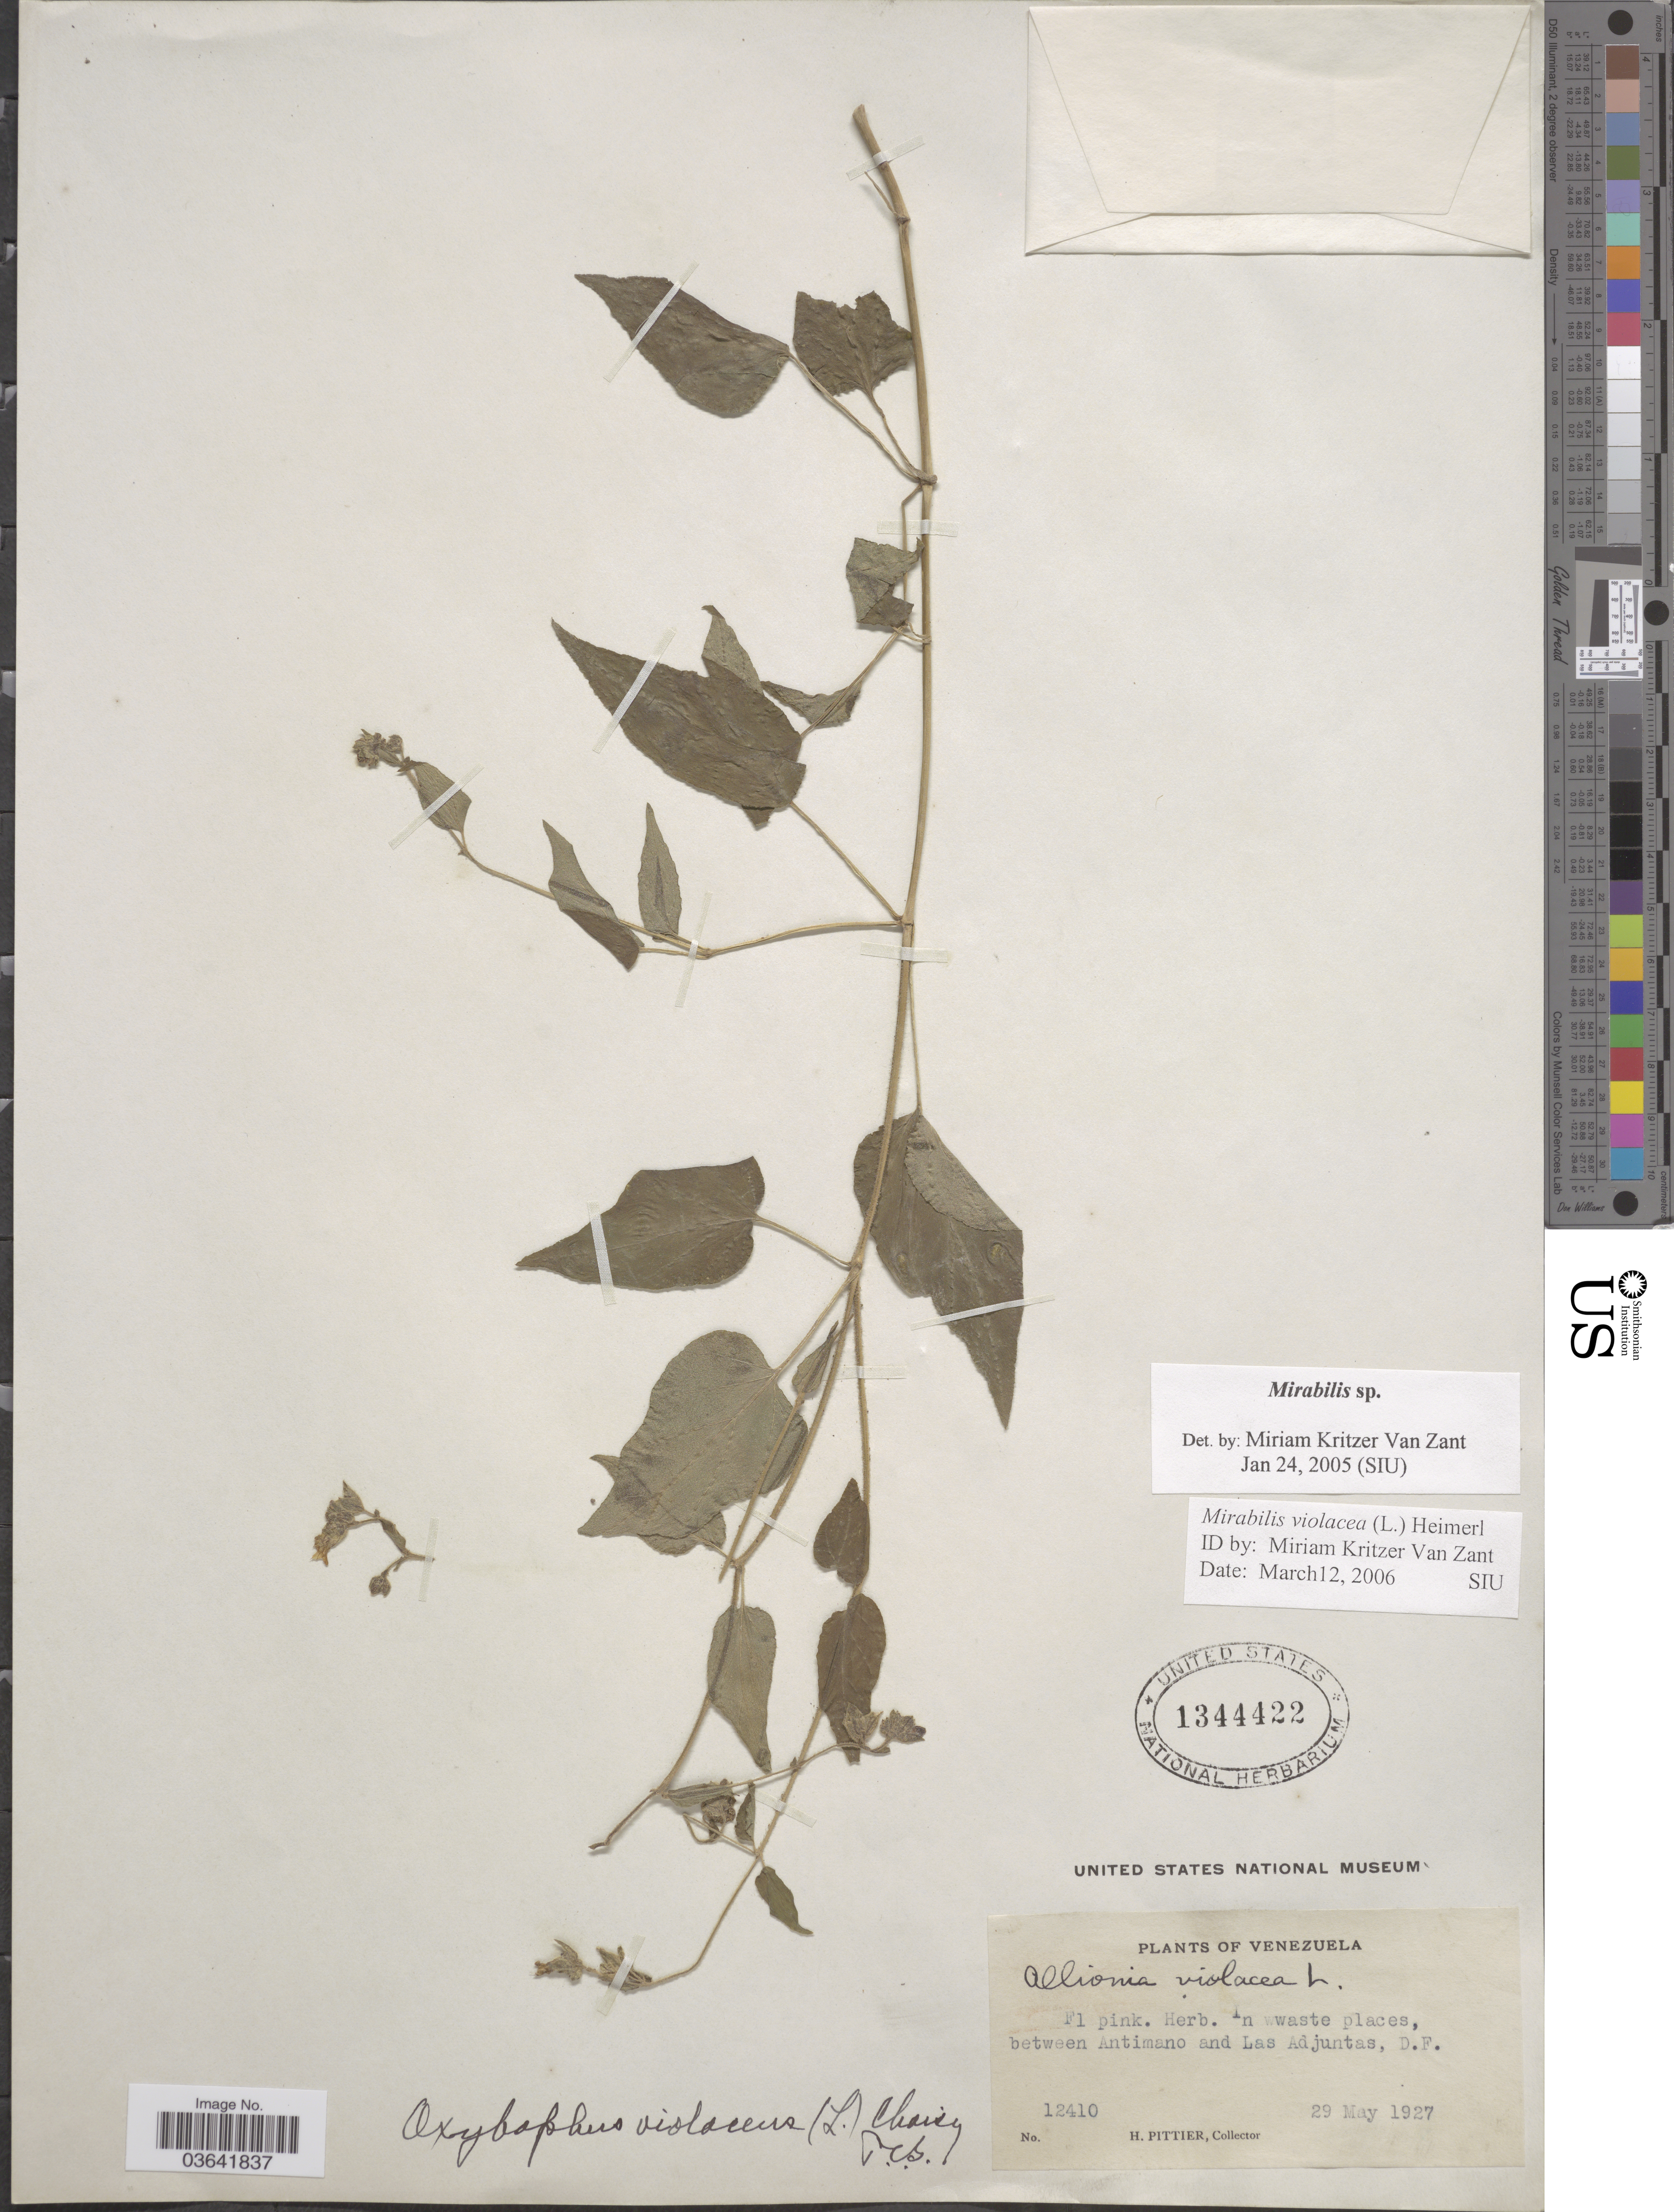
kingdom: Plantae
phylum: Tracheophyta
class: Magnoliopsida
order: Caryophyllales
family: Nyctaginaceae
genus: Mirabilis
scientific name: Mirabilis violacea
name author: (L.) Heimerl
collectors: H. F. Pittier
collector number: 12410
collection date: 1927-05-29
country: Venezuela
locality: Between Antimano and Las Adjuntas, D. F.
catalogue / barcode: US 1344422